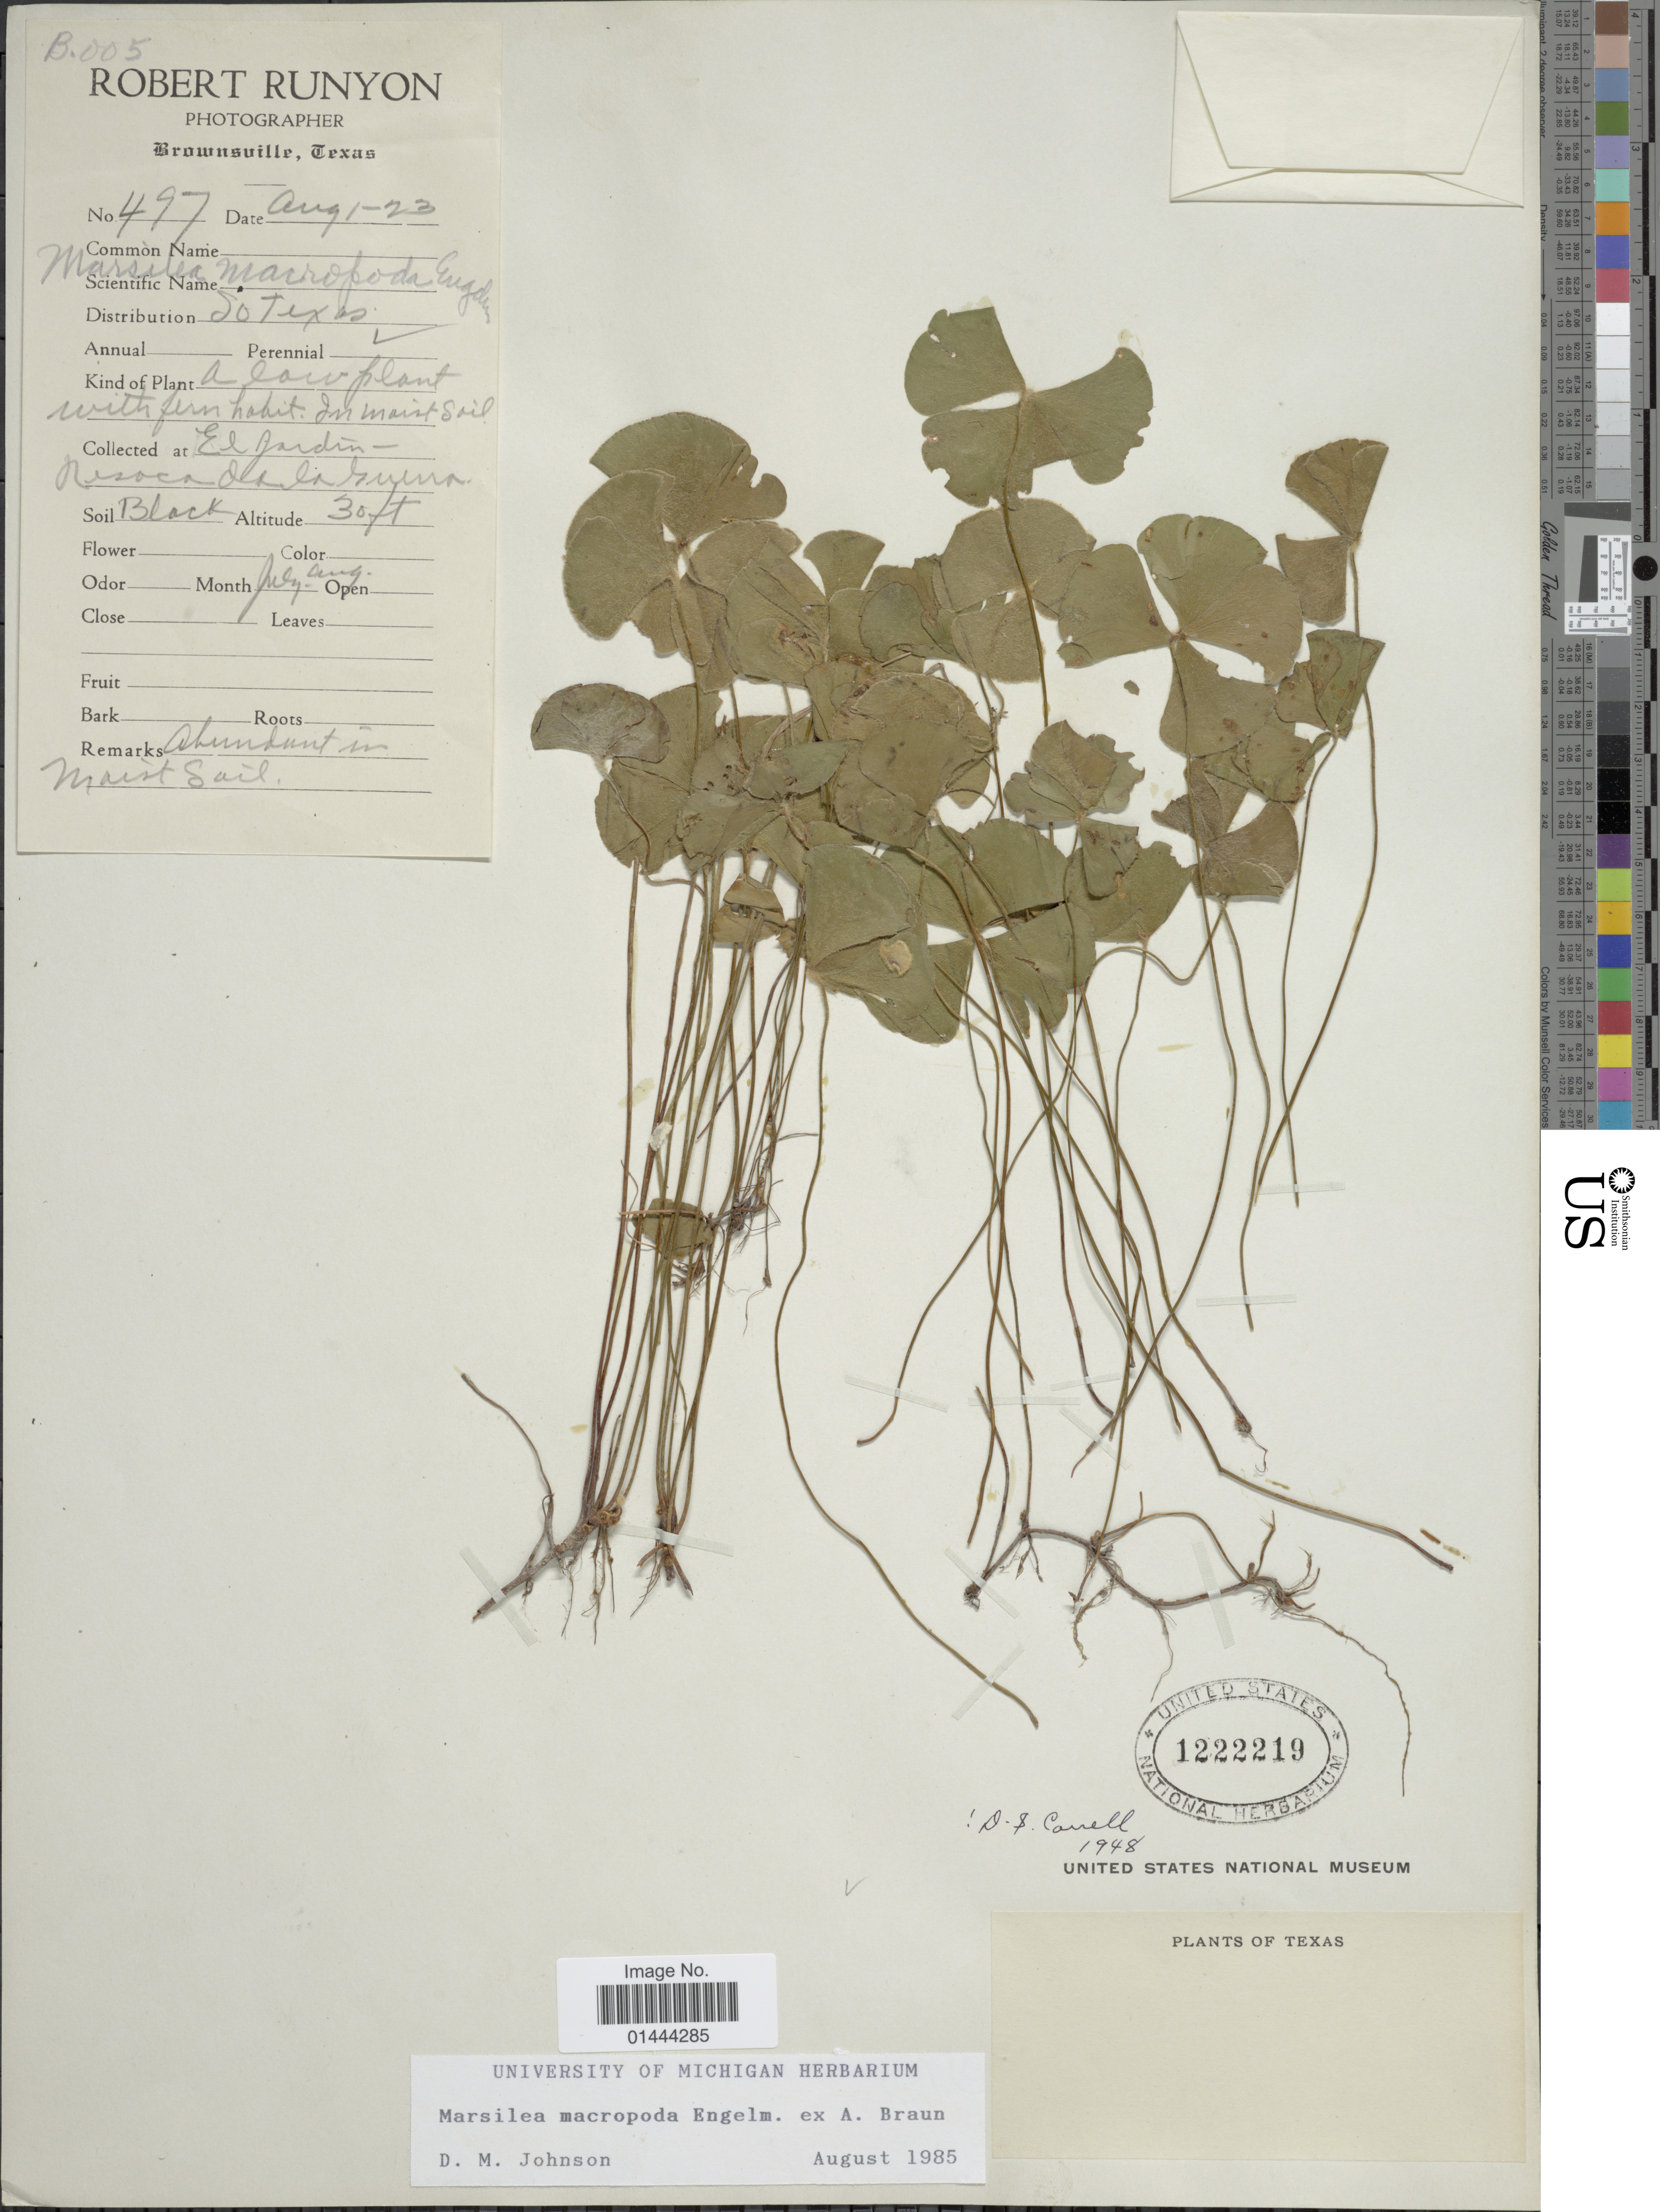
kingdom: Plantae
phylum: Tracheophyta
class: Polypodiopsida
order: Salviniales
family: Marsileaceae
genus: Marsilea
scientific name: Marsilea macropoda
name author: Engelm. ex A. Braun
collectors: R. Runyon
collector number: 497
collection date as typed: Transcribed d/m/y: 1/8/23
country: United States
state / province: Texas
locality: So Texas, El Jardin- Resacade la Guerra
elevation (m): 9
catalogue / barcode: US 1222219